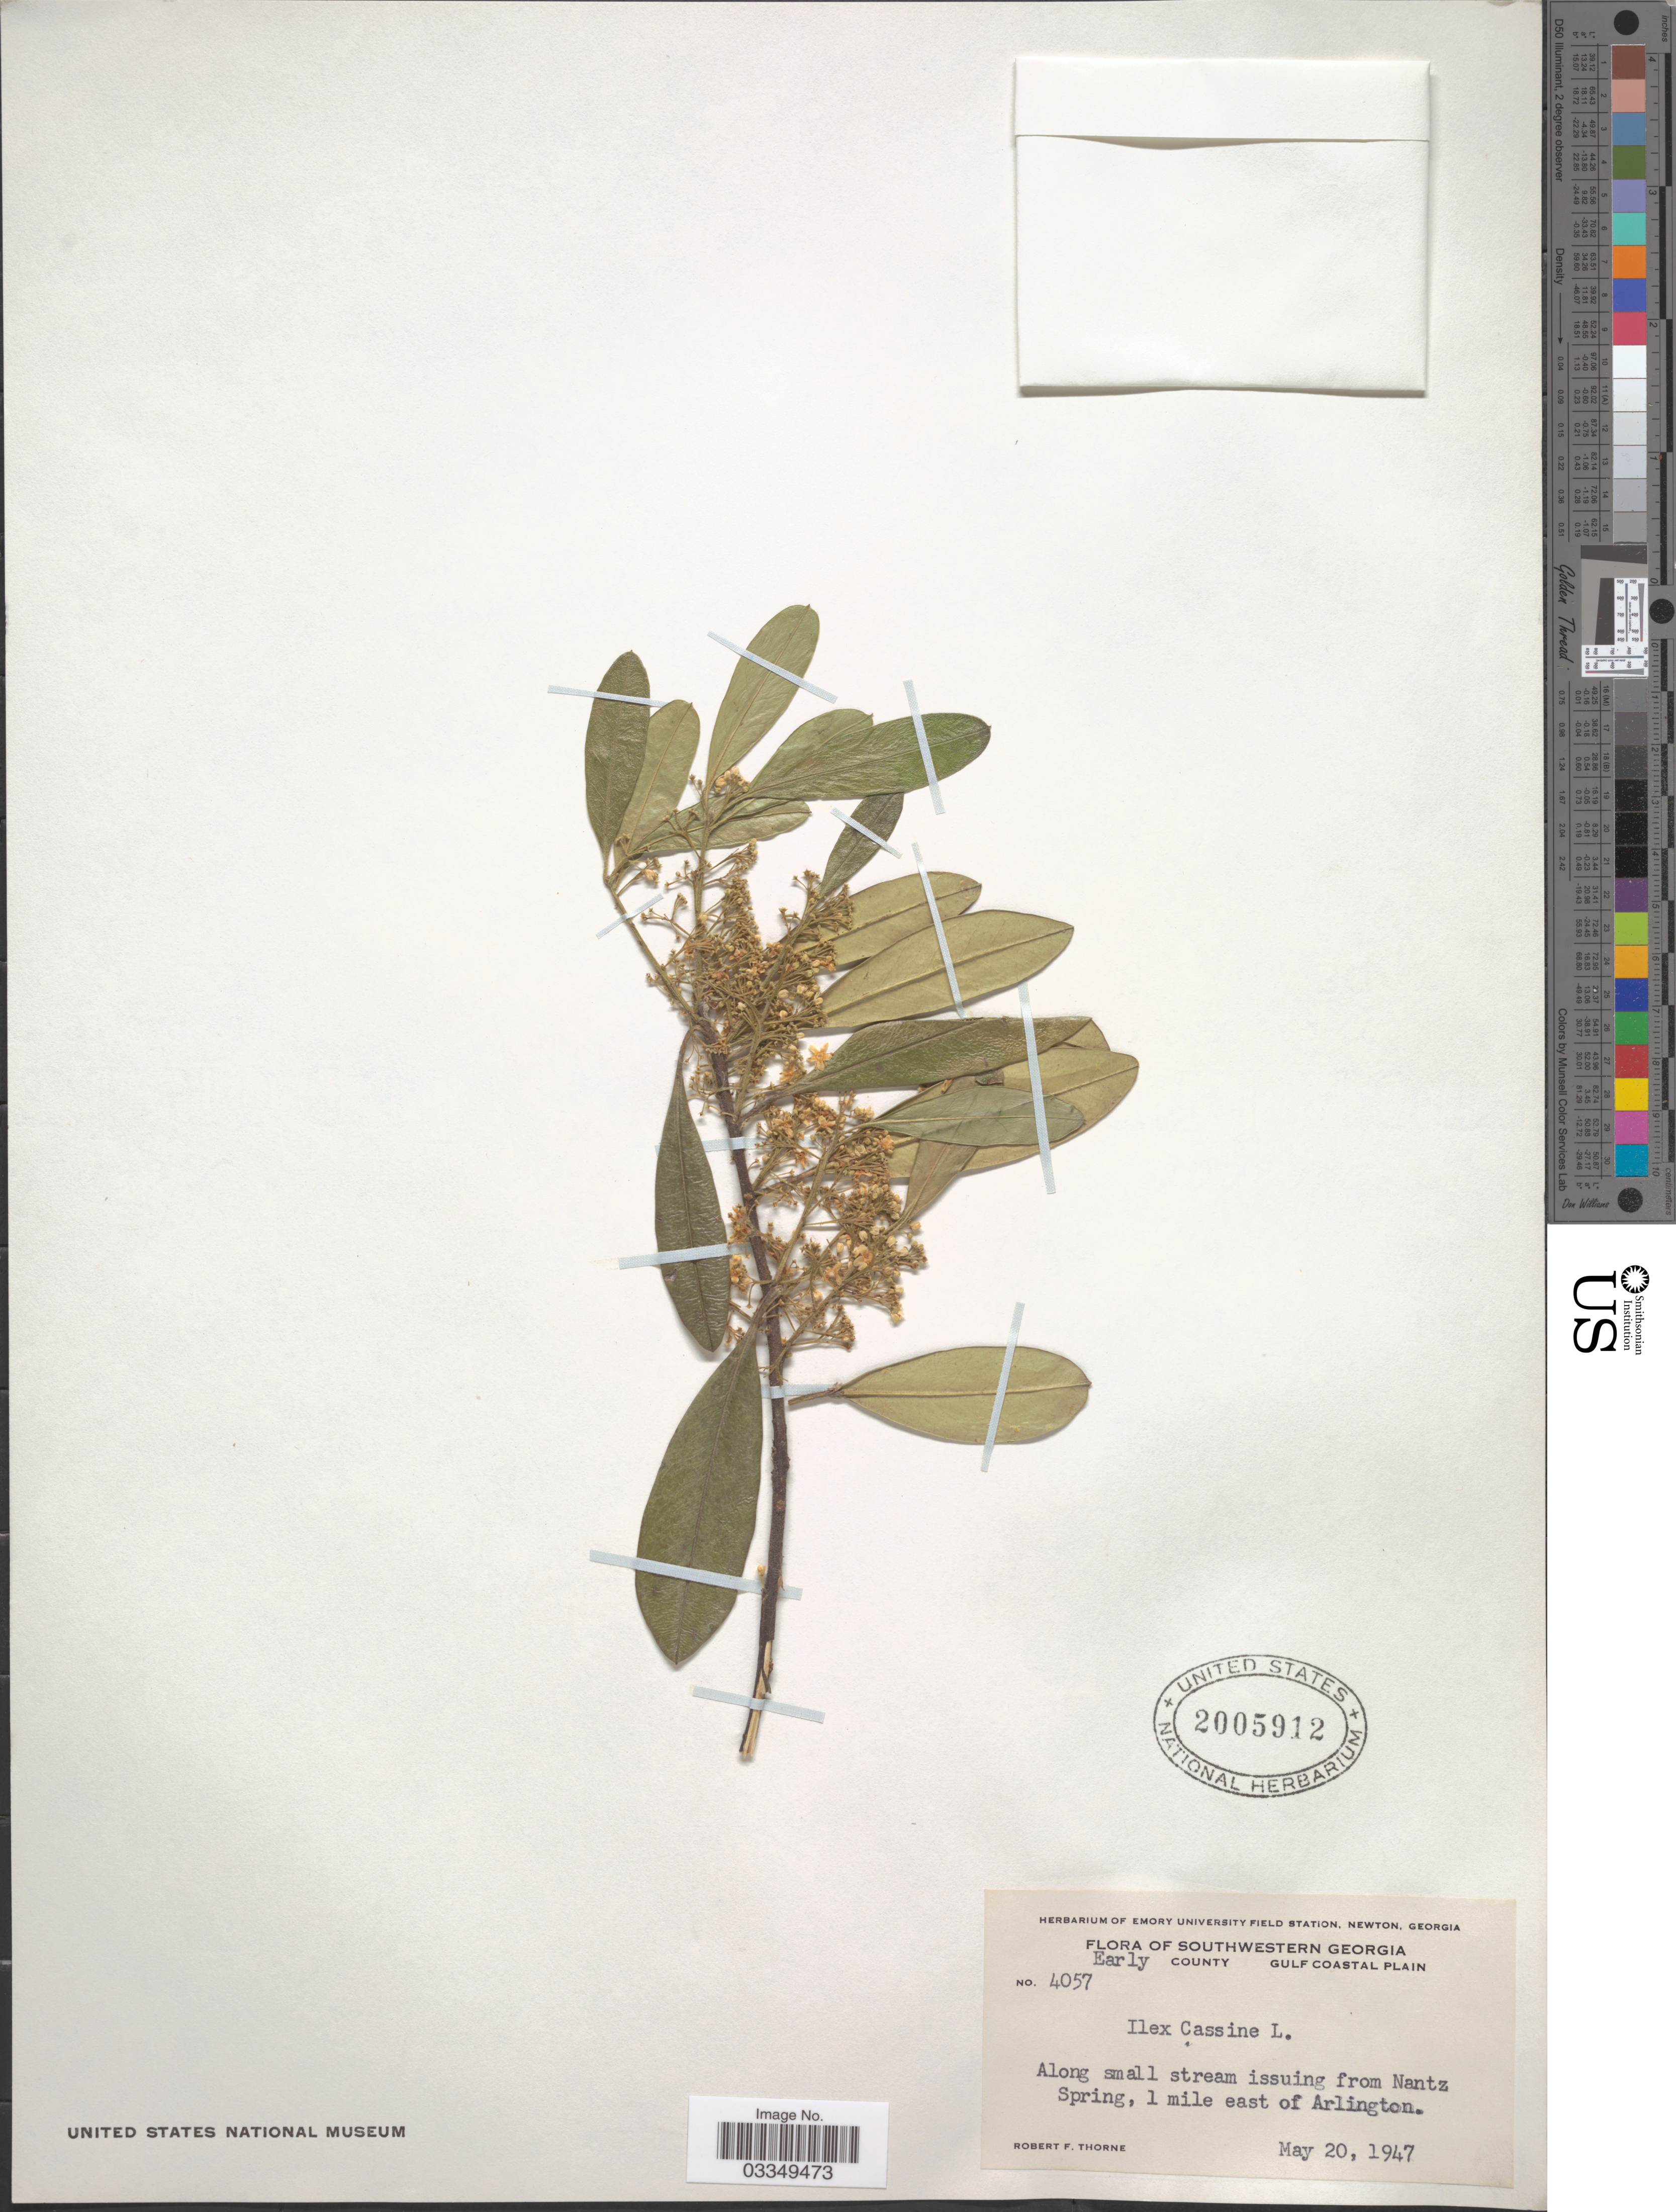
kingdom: Plantae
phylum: Tracheophyta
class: Magnoliopsida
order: Aquifoliales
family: Aquifoliaceae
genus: Ilex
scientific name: Ilex cassine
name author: L.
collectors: R. F. Thorne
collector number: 4057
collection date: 1947-05-20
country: United States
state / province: Georgia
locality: Southwestern Georgia, Early County, Gulf Coastal Plain, Along small stream issuing from Nantz Spring, 1 mile east of Arlington.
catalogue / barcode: US 2005912